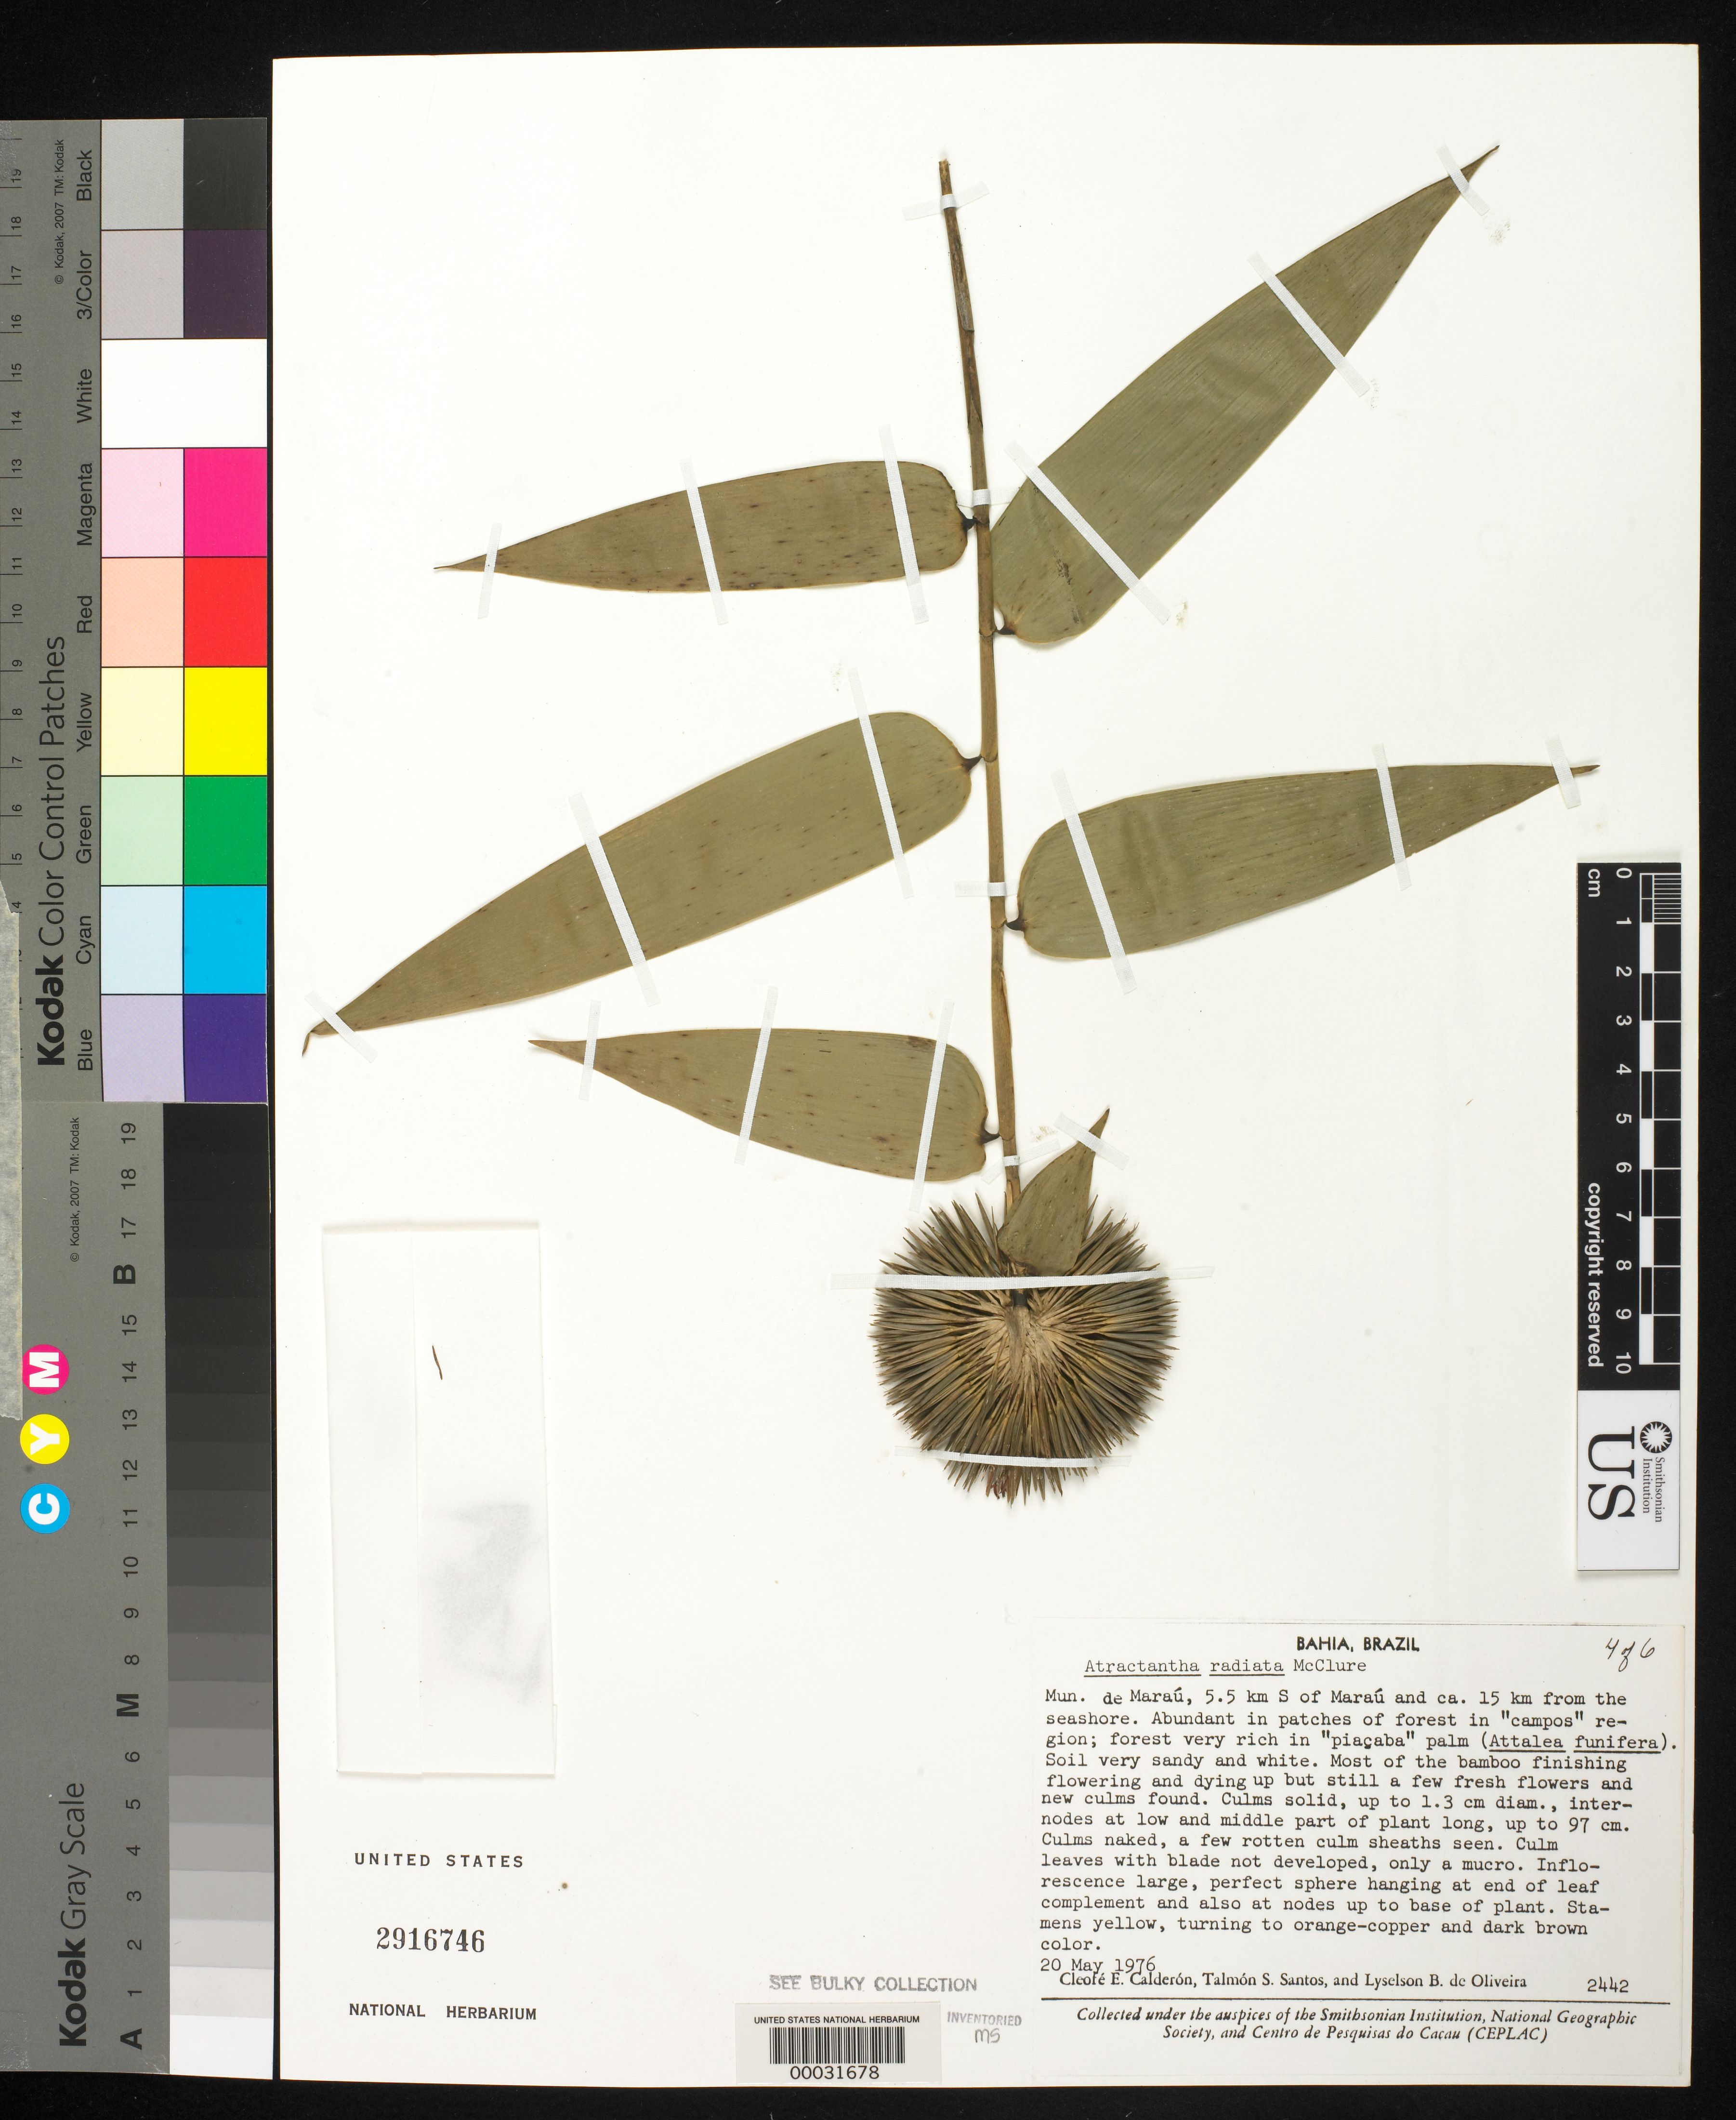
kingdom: Plantae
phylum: Tracheophyta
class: Liliopsida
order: Poales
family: Poaceae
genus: Atractantha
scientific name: Atractantha radiata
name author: McClure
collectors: C. E. Calderón & R. S. Pinheiro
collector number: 2442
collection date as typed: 20 May 1976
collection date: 1976-05-20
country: Brazil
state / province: Bahia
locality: Marau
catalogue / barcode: US 2916746